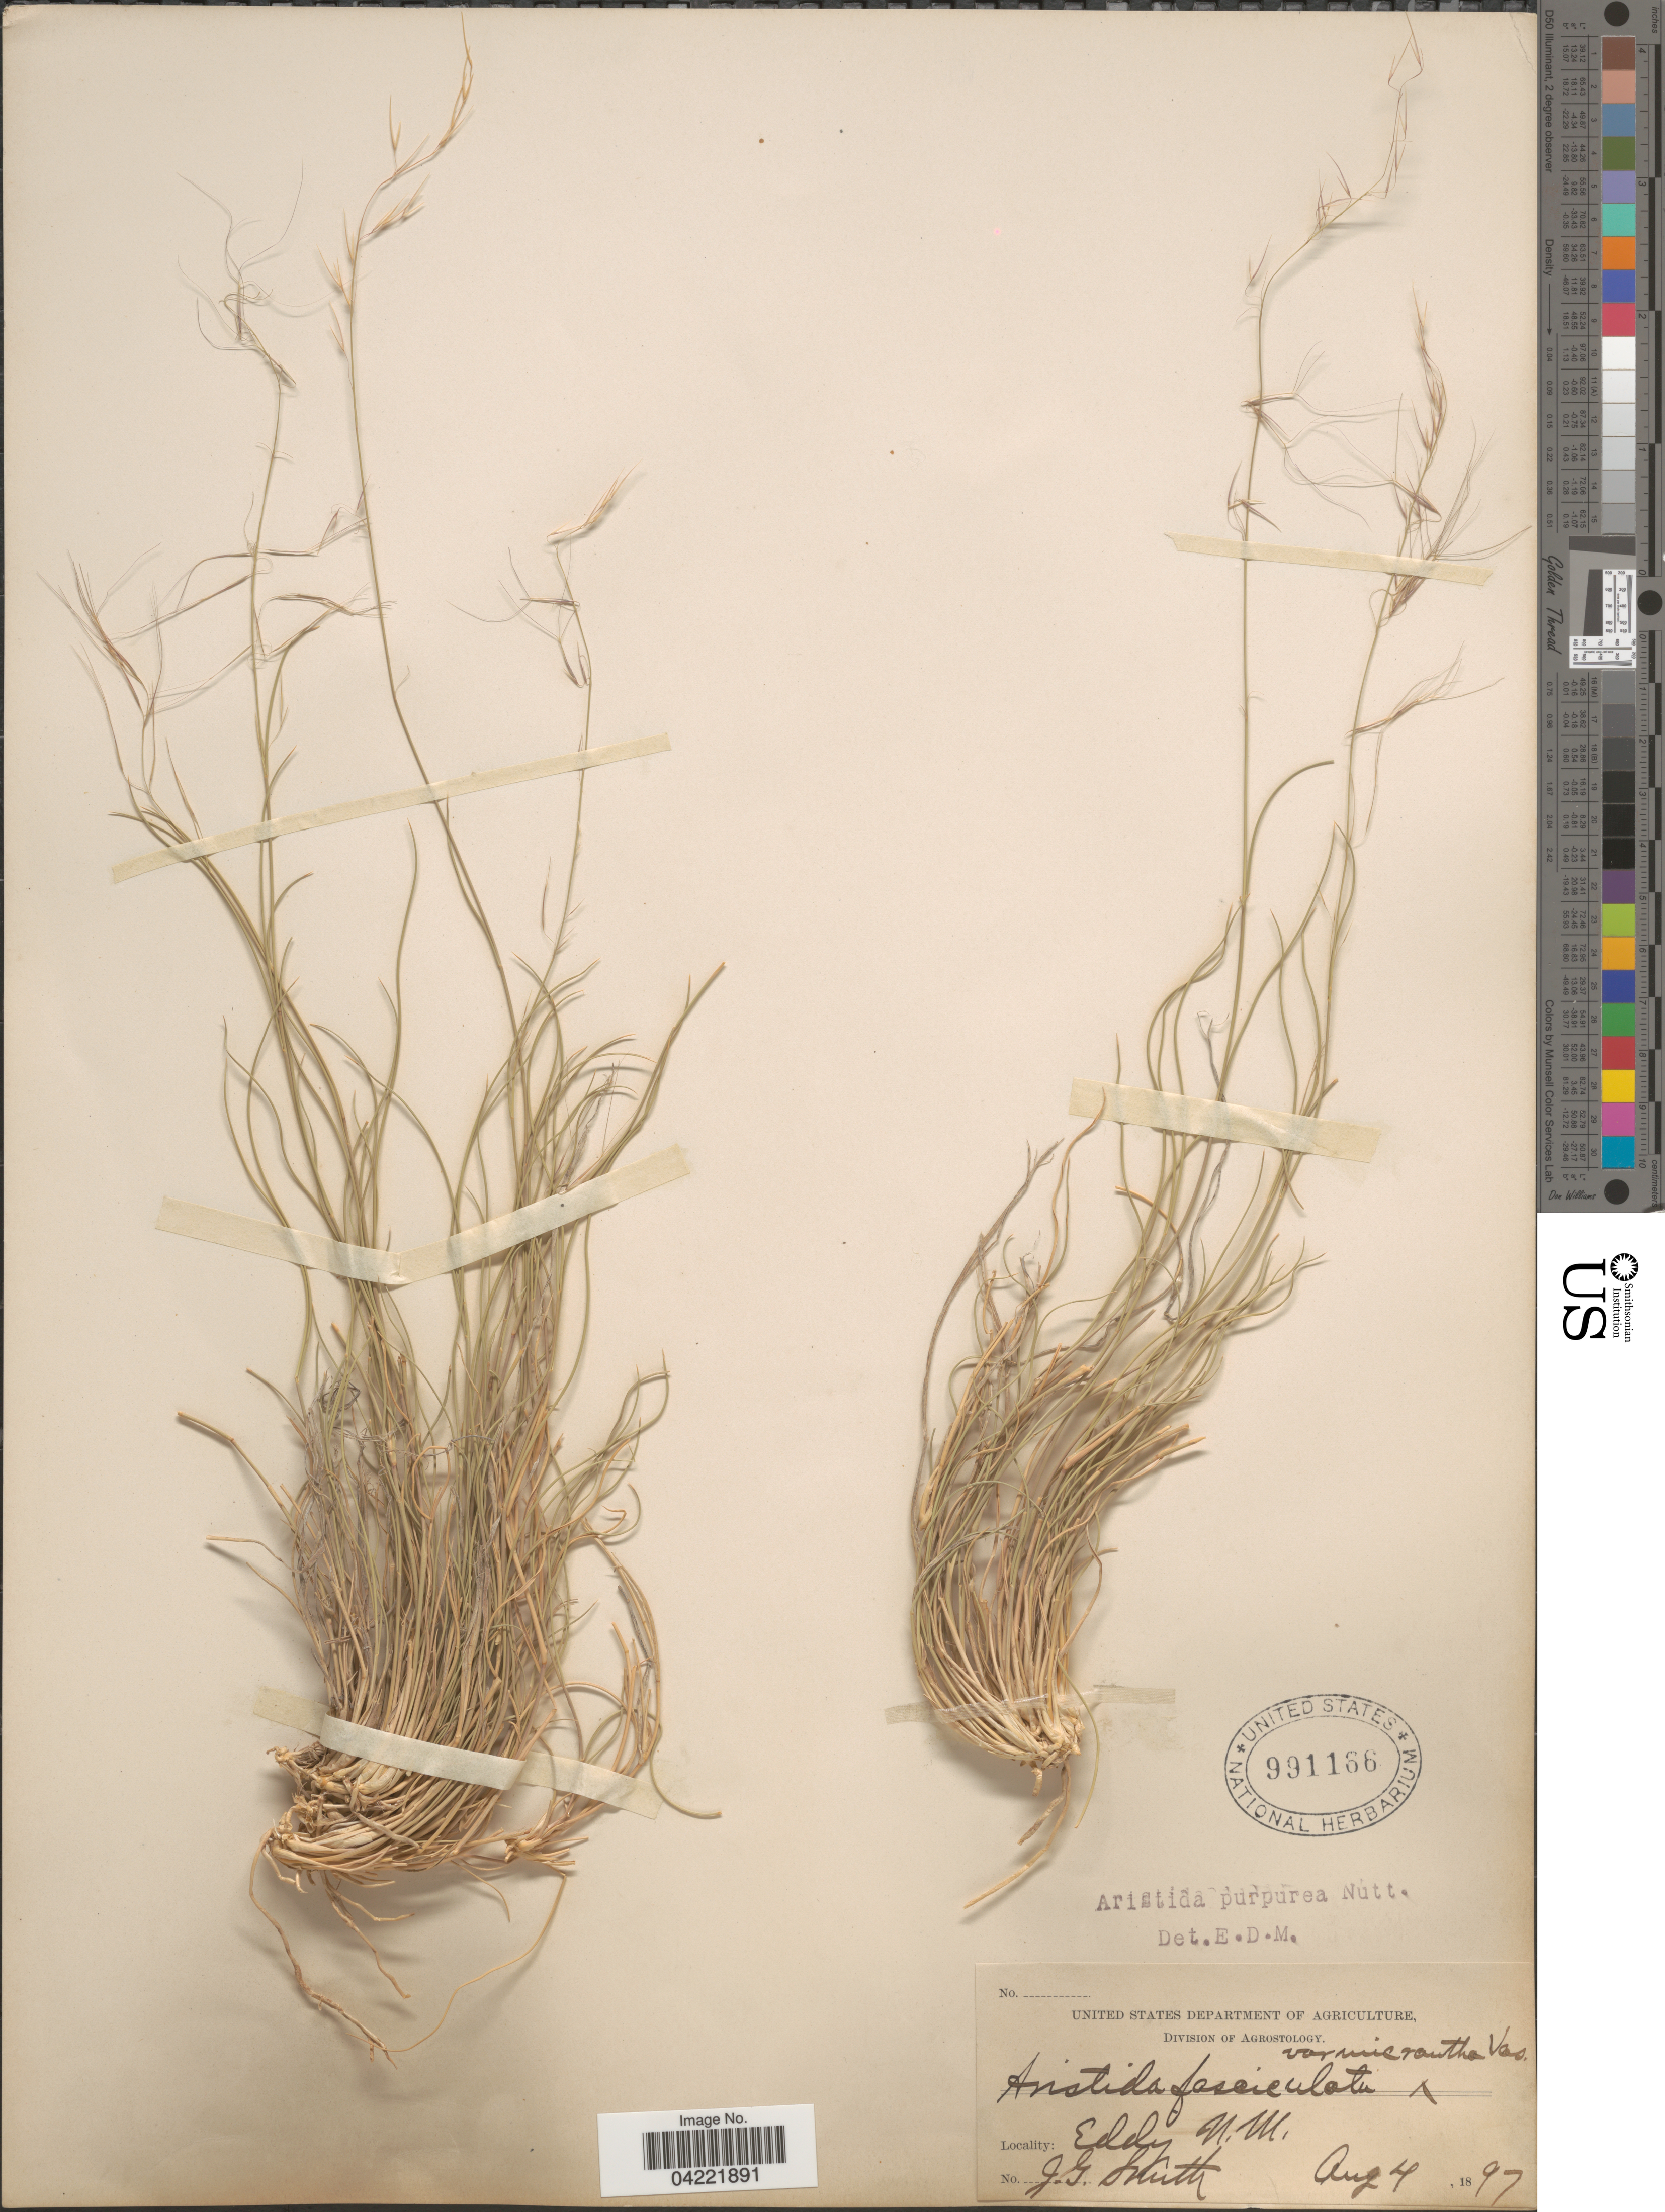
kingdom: Plantae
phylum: Tracheophyta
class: Liliopsida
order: Poales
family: Poaceae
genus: Aristida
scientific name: Aristida purpurea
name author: Nutt.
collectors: J. G. Smith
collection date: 1897-08-04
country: United States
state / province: New Mexico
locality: Eddy.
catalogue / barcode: US 991166